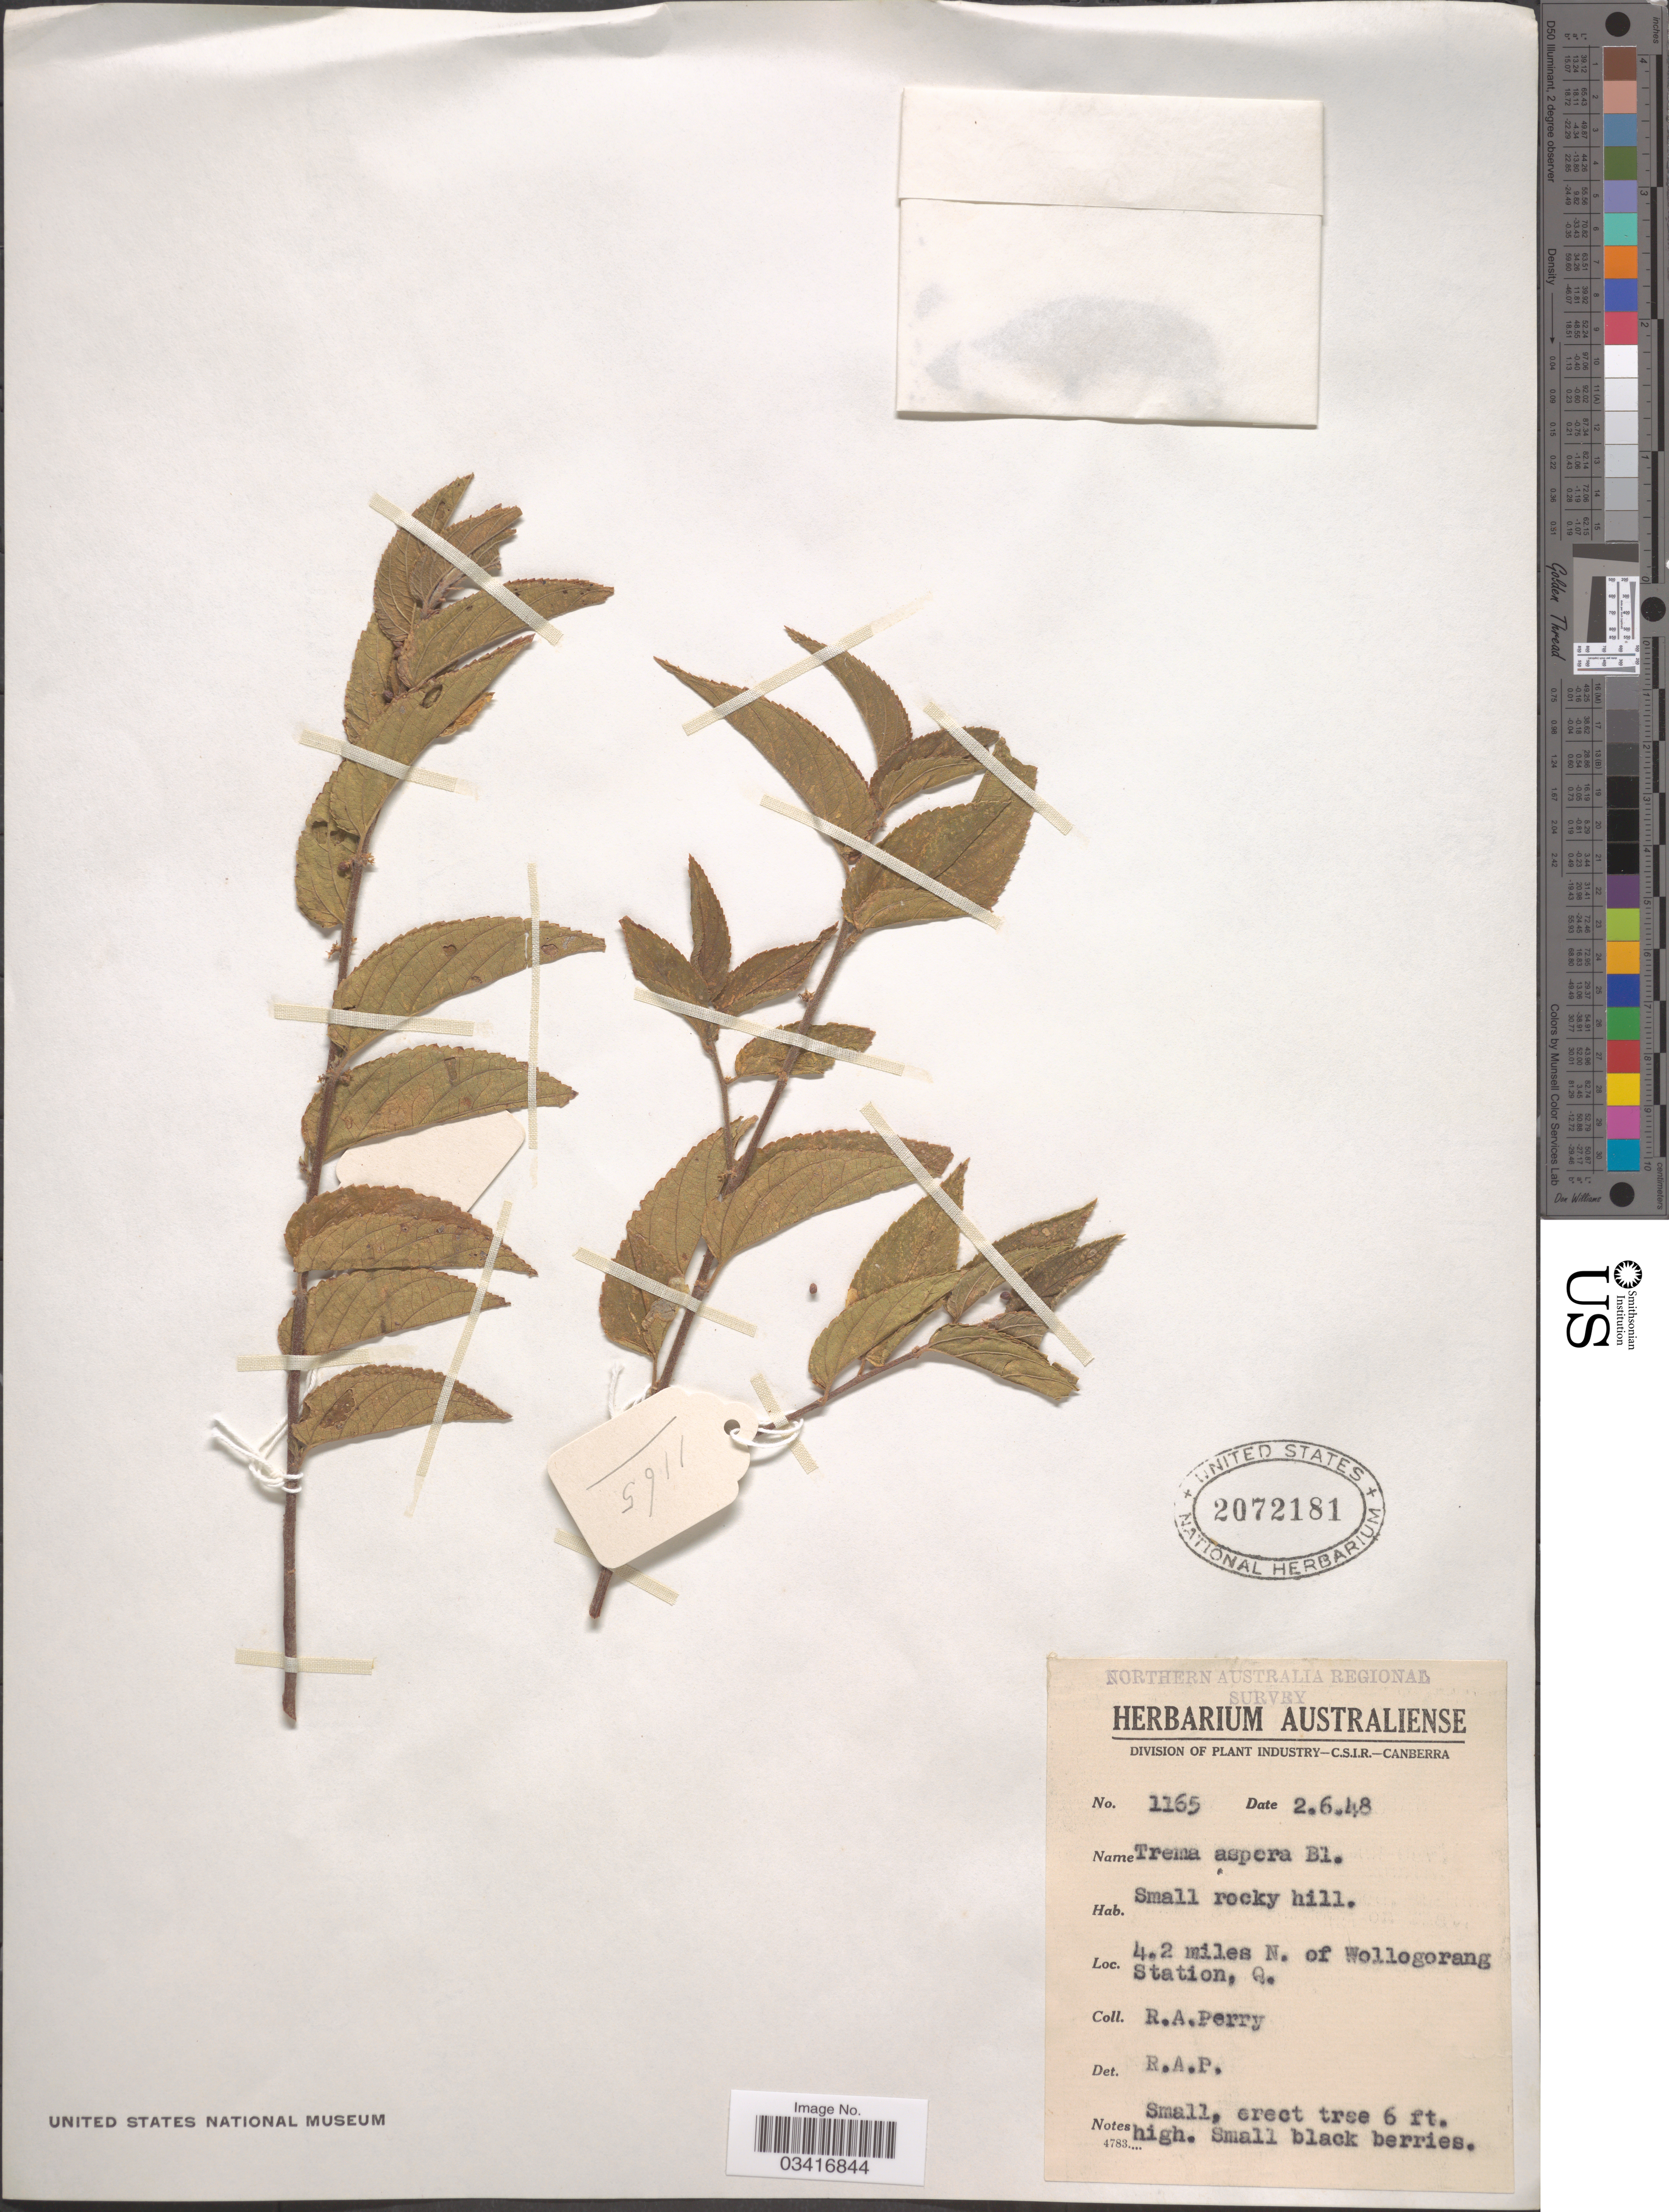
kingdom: Plantae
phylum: Tracheophyta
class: Magnoliopsida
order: Rosales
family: Cannabaceae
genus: Trema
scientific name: Trema asperum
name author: (Brongn.) Blume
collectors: Perry, R. A.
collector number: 1165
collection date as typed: Transcribed d/m/y: 2/6/48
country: Australia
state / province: Queensland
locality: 4.2 miles N. of Wollogorang Station.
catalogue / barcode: US 2072181